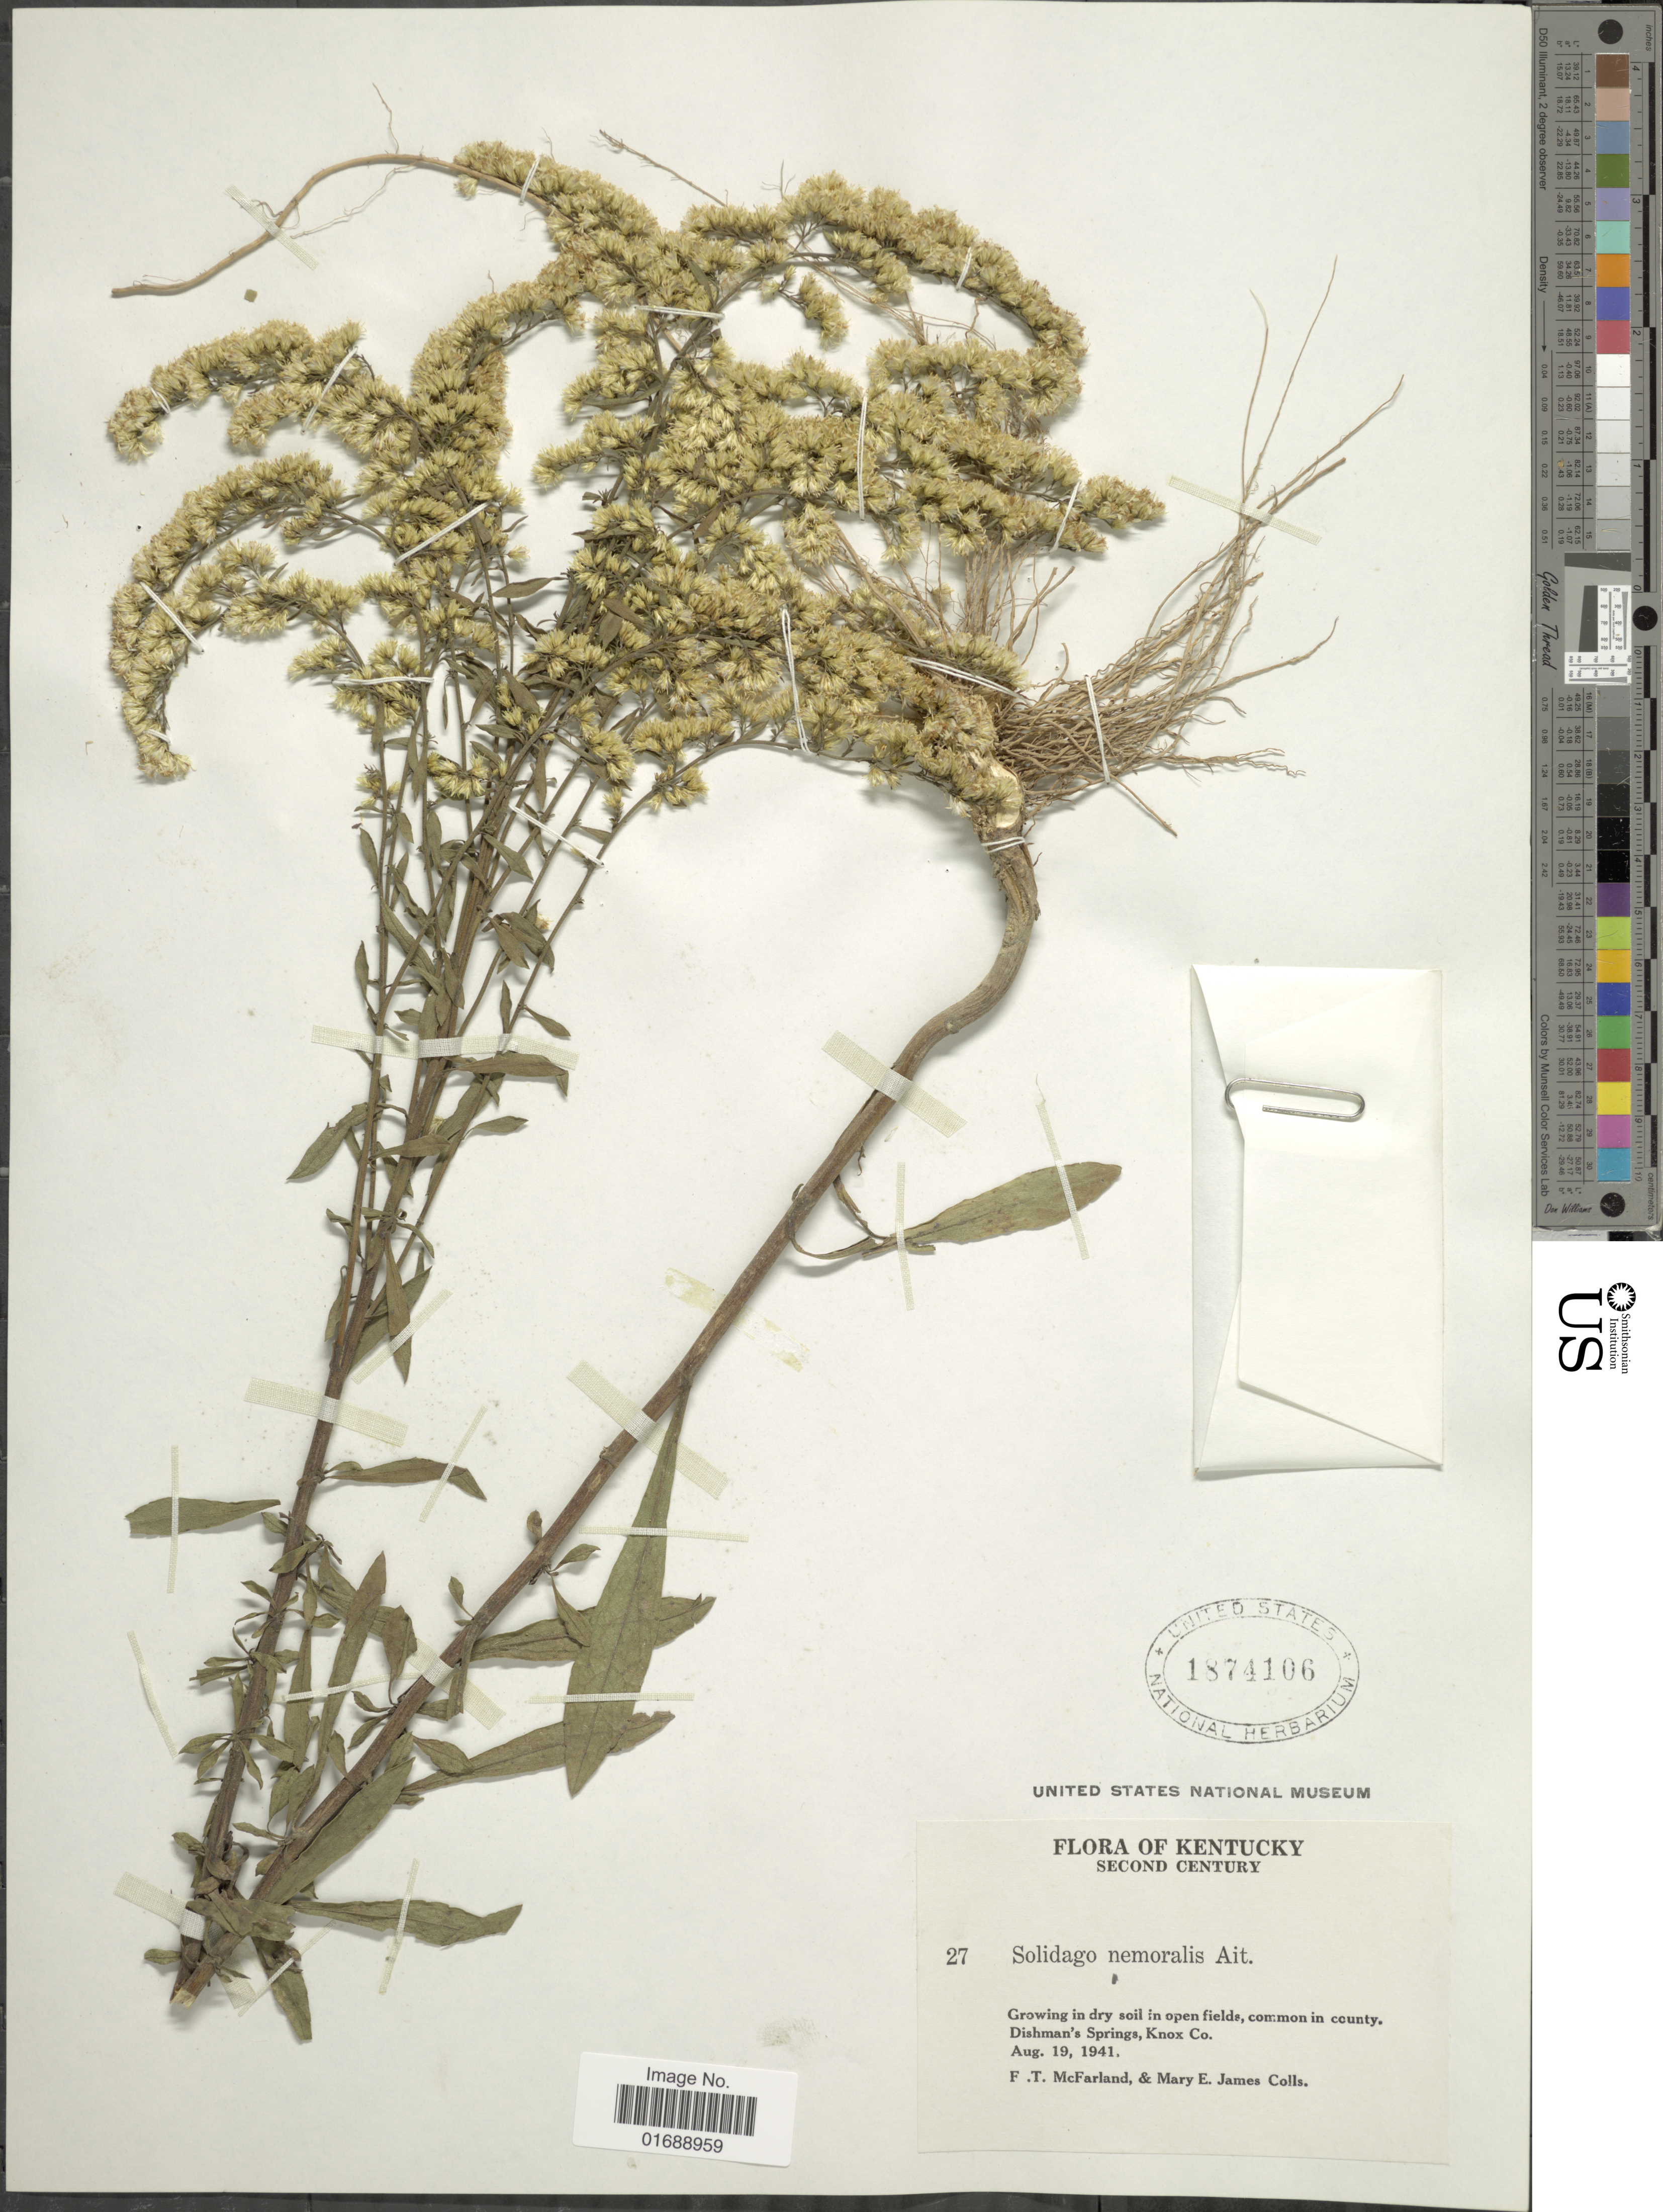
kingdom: Plantae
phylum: Tracheophyta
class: Magnoliopsida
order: Asterales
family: Asteraceae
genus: Solidago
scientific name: Solidago nemoralis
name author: Aiton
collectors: F. McFarland & M. James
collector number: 27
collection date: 1941-08-19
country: United States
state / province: Kentucky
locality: Second Century, Dishman's Springs, Knox Co.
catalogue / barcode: US 1874106